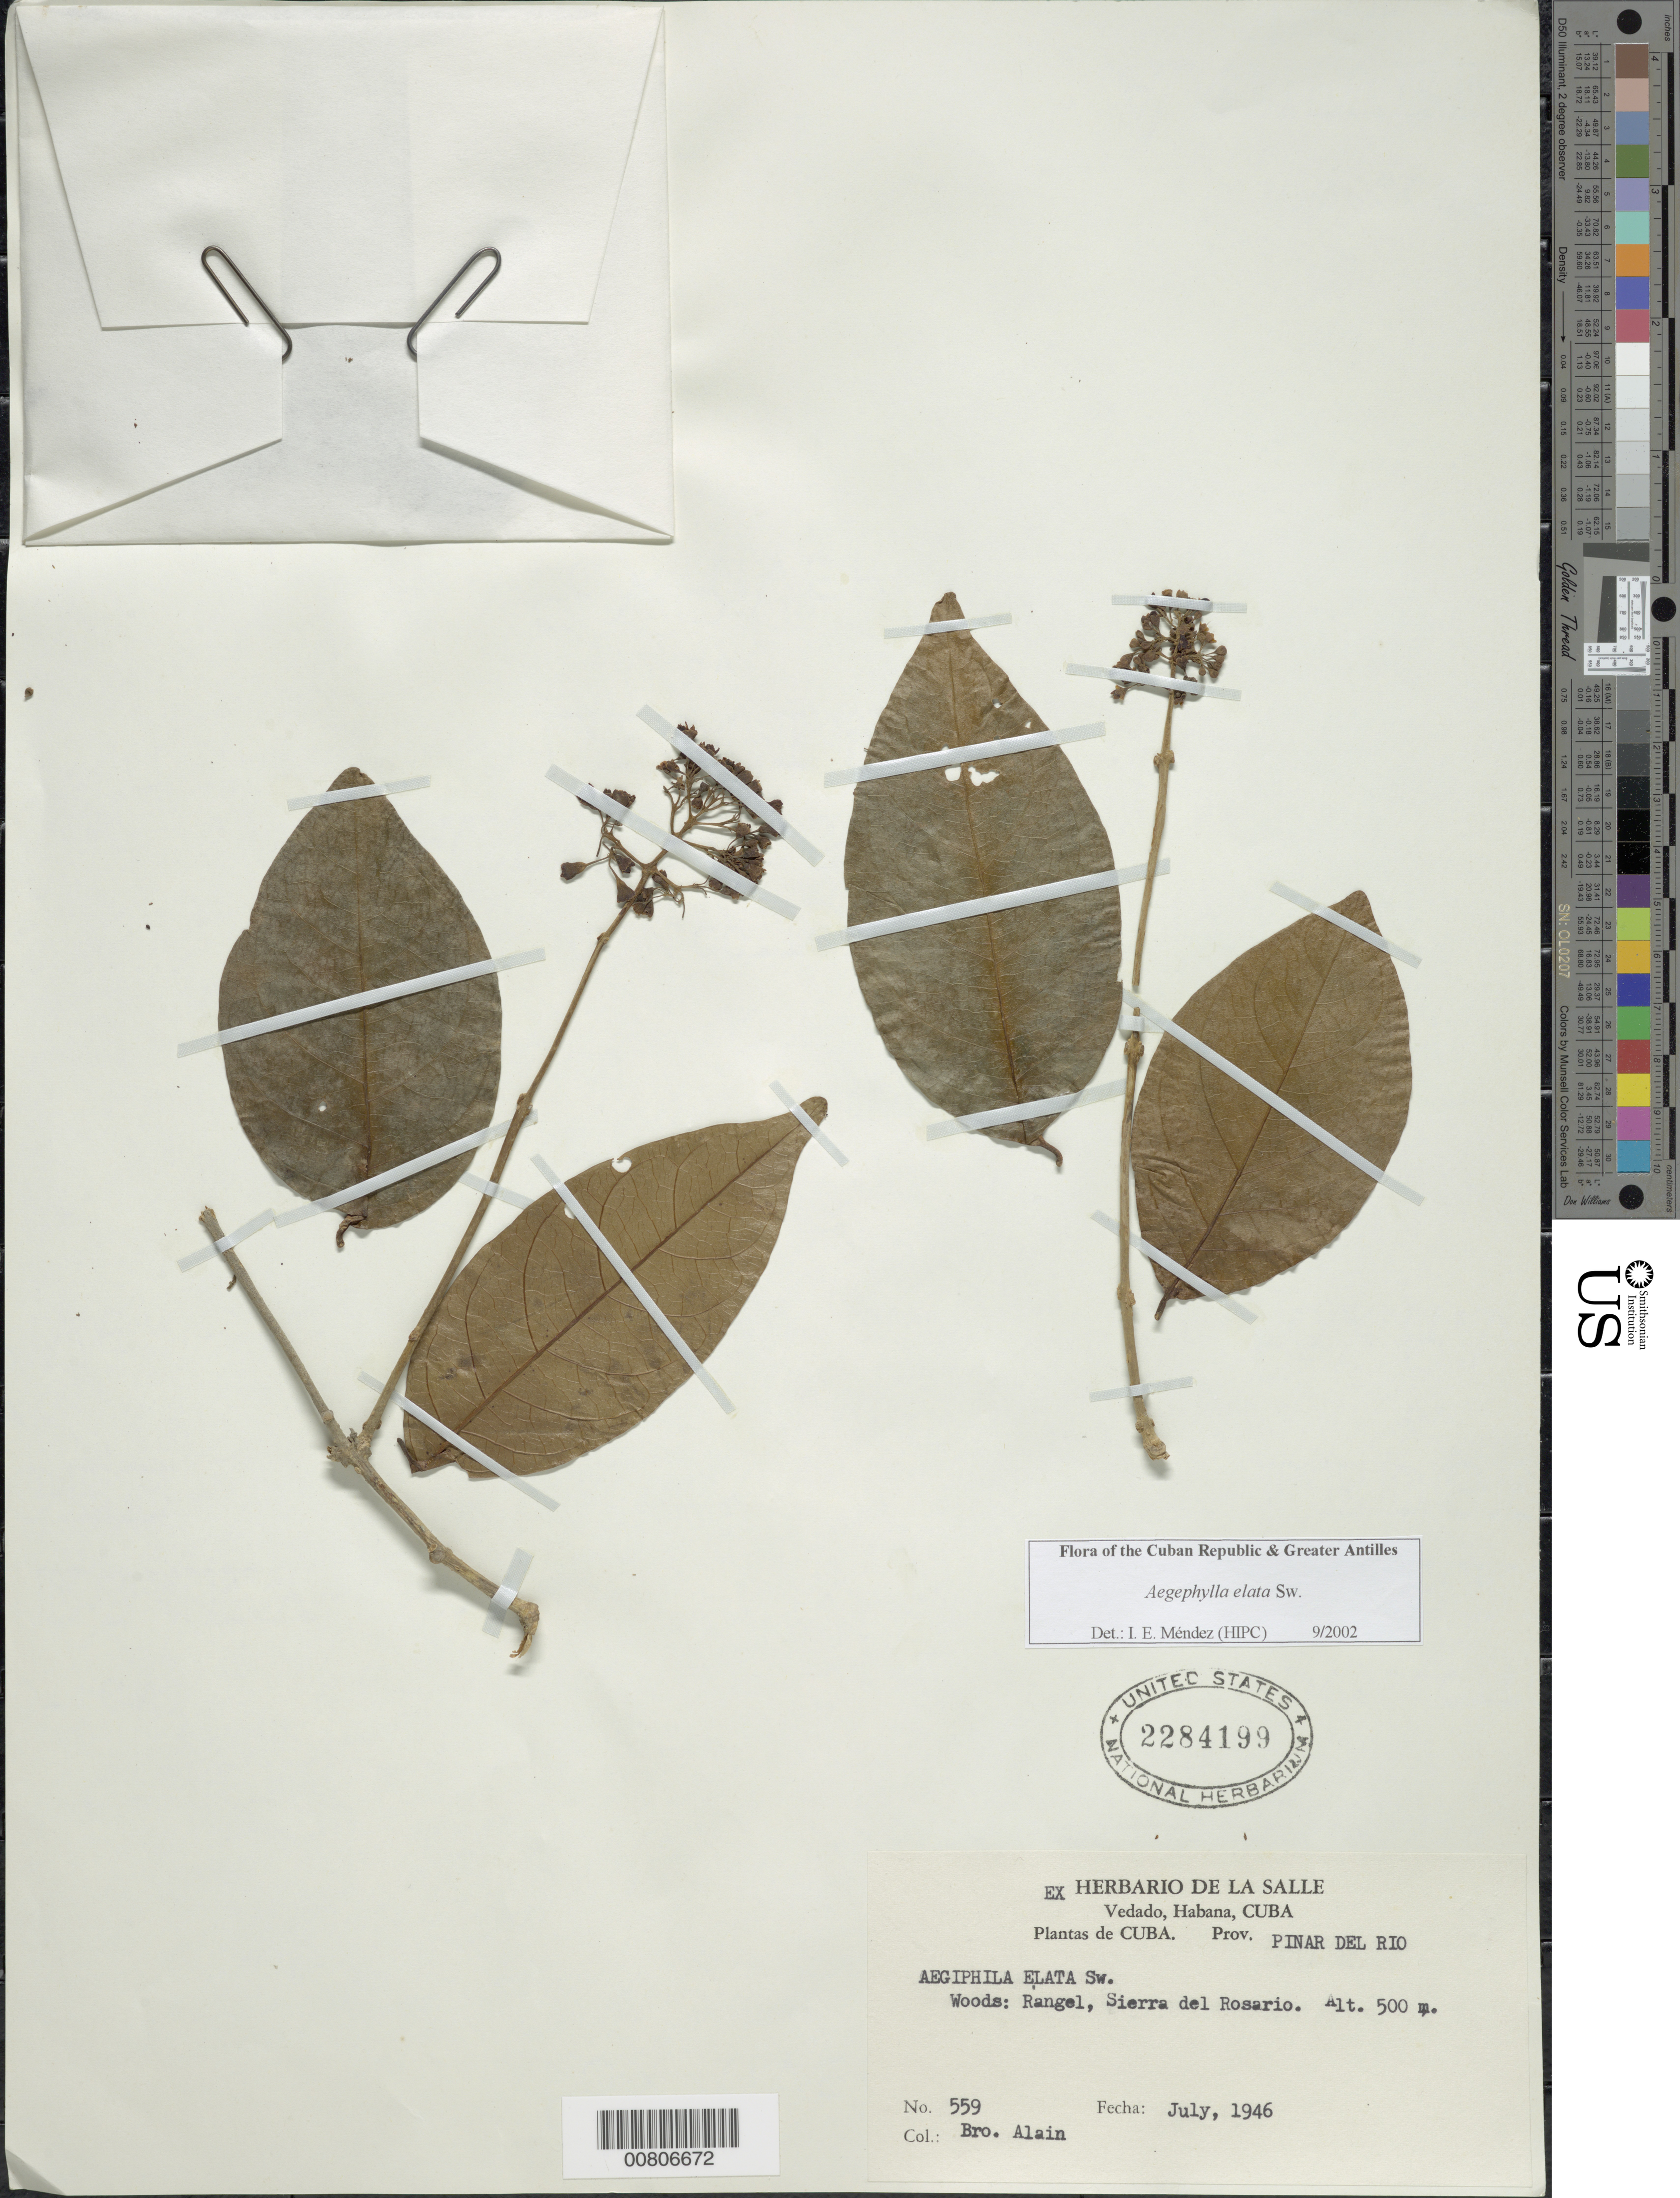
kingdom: Plantae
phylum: Tracheophyta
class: Magnoliopsida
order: Lamiales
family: Lamiaceae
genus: Aegiphila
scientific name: Aegiphila elata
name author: Sw.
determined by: Méndez, Isidro E., (HIPC)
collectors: A. H. Liogier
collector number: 559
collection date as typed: Jul 1946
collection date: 1946-07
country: Cuba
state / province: Pinar del Rio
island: Cuba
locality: Rangel, Sierra del rosaario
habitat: Woods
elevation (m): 500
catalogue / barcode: US 2284199